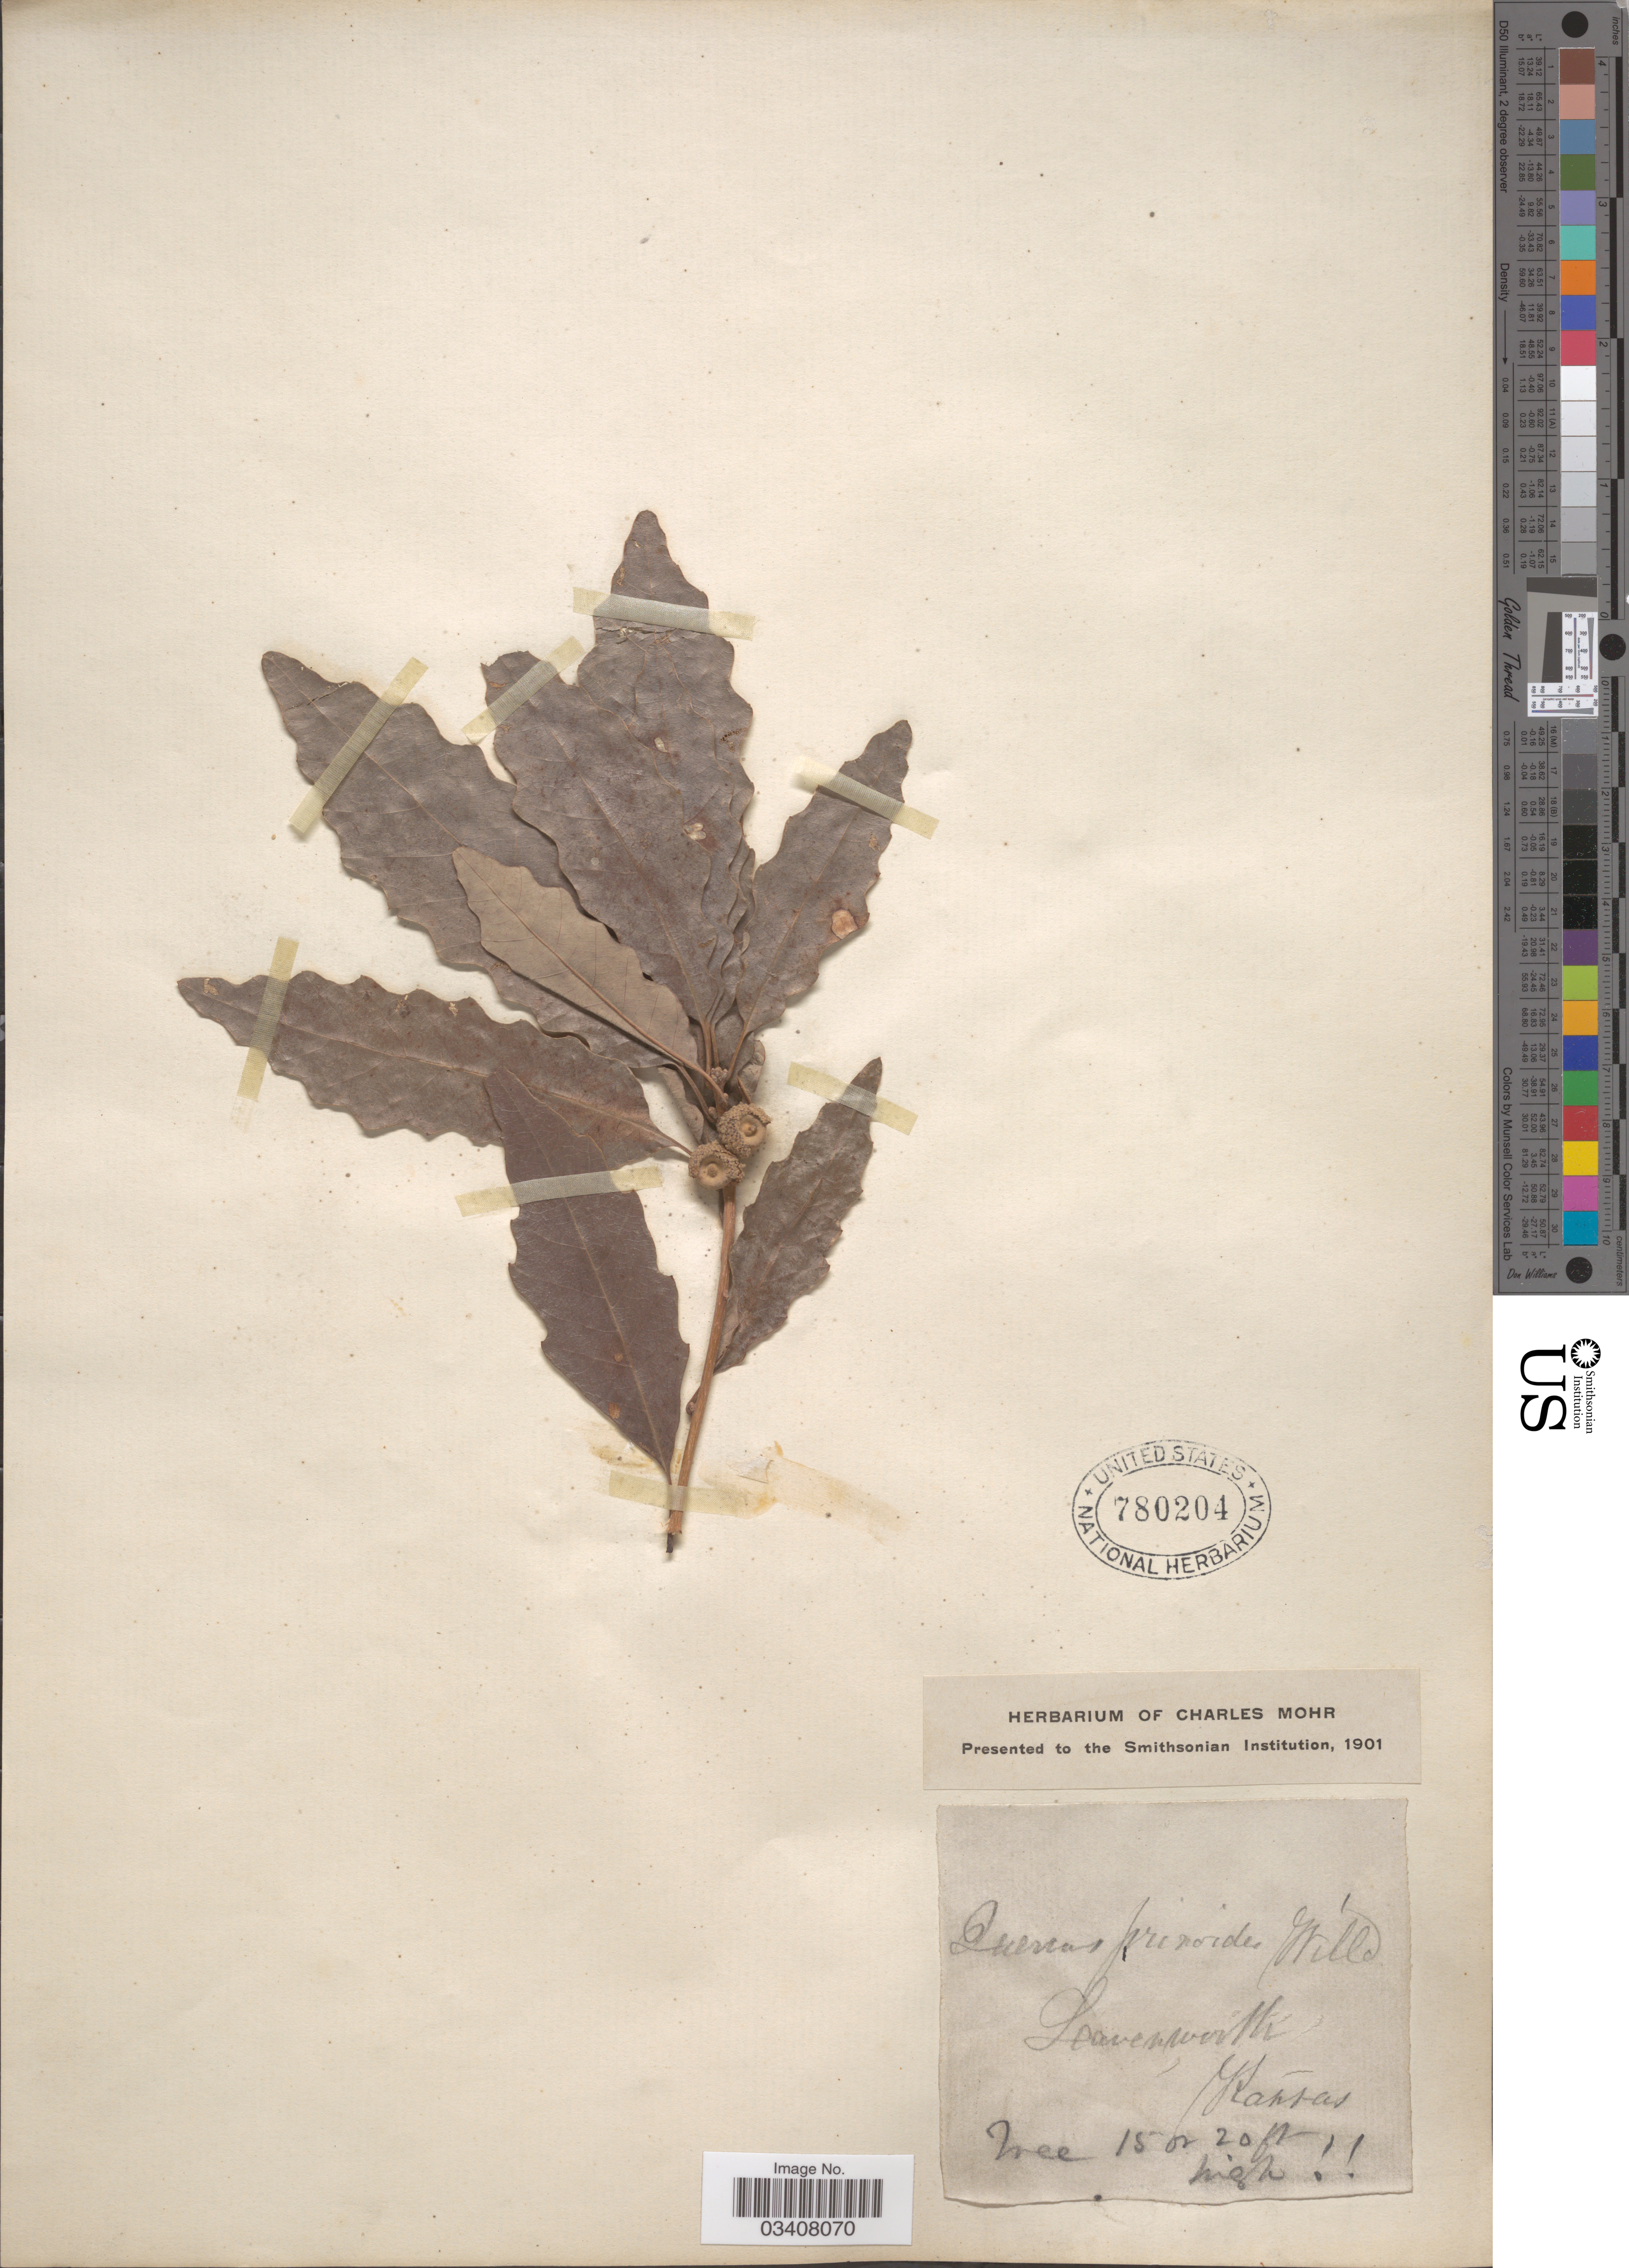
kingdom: Plantae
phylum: Tracheophyta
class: Magnoliopsida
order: Fagales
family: Fagaceae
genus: Quercus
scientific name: Quercus prinoides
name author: Willd.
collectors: ex herb. Charles Mohr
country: United States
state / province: Kansas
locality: Leavenworth.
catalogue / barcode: US 780204